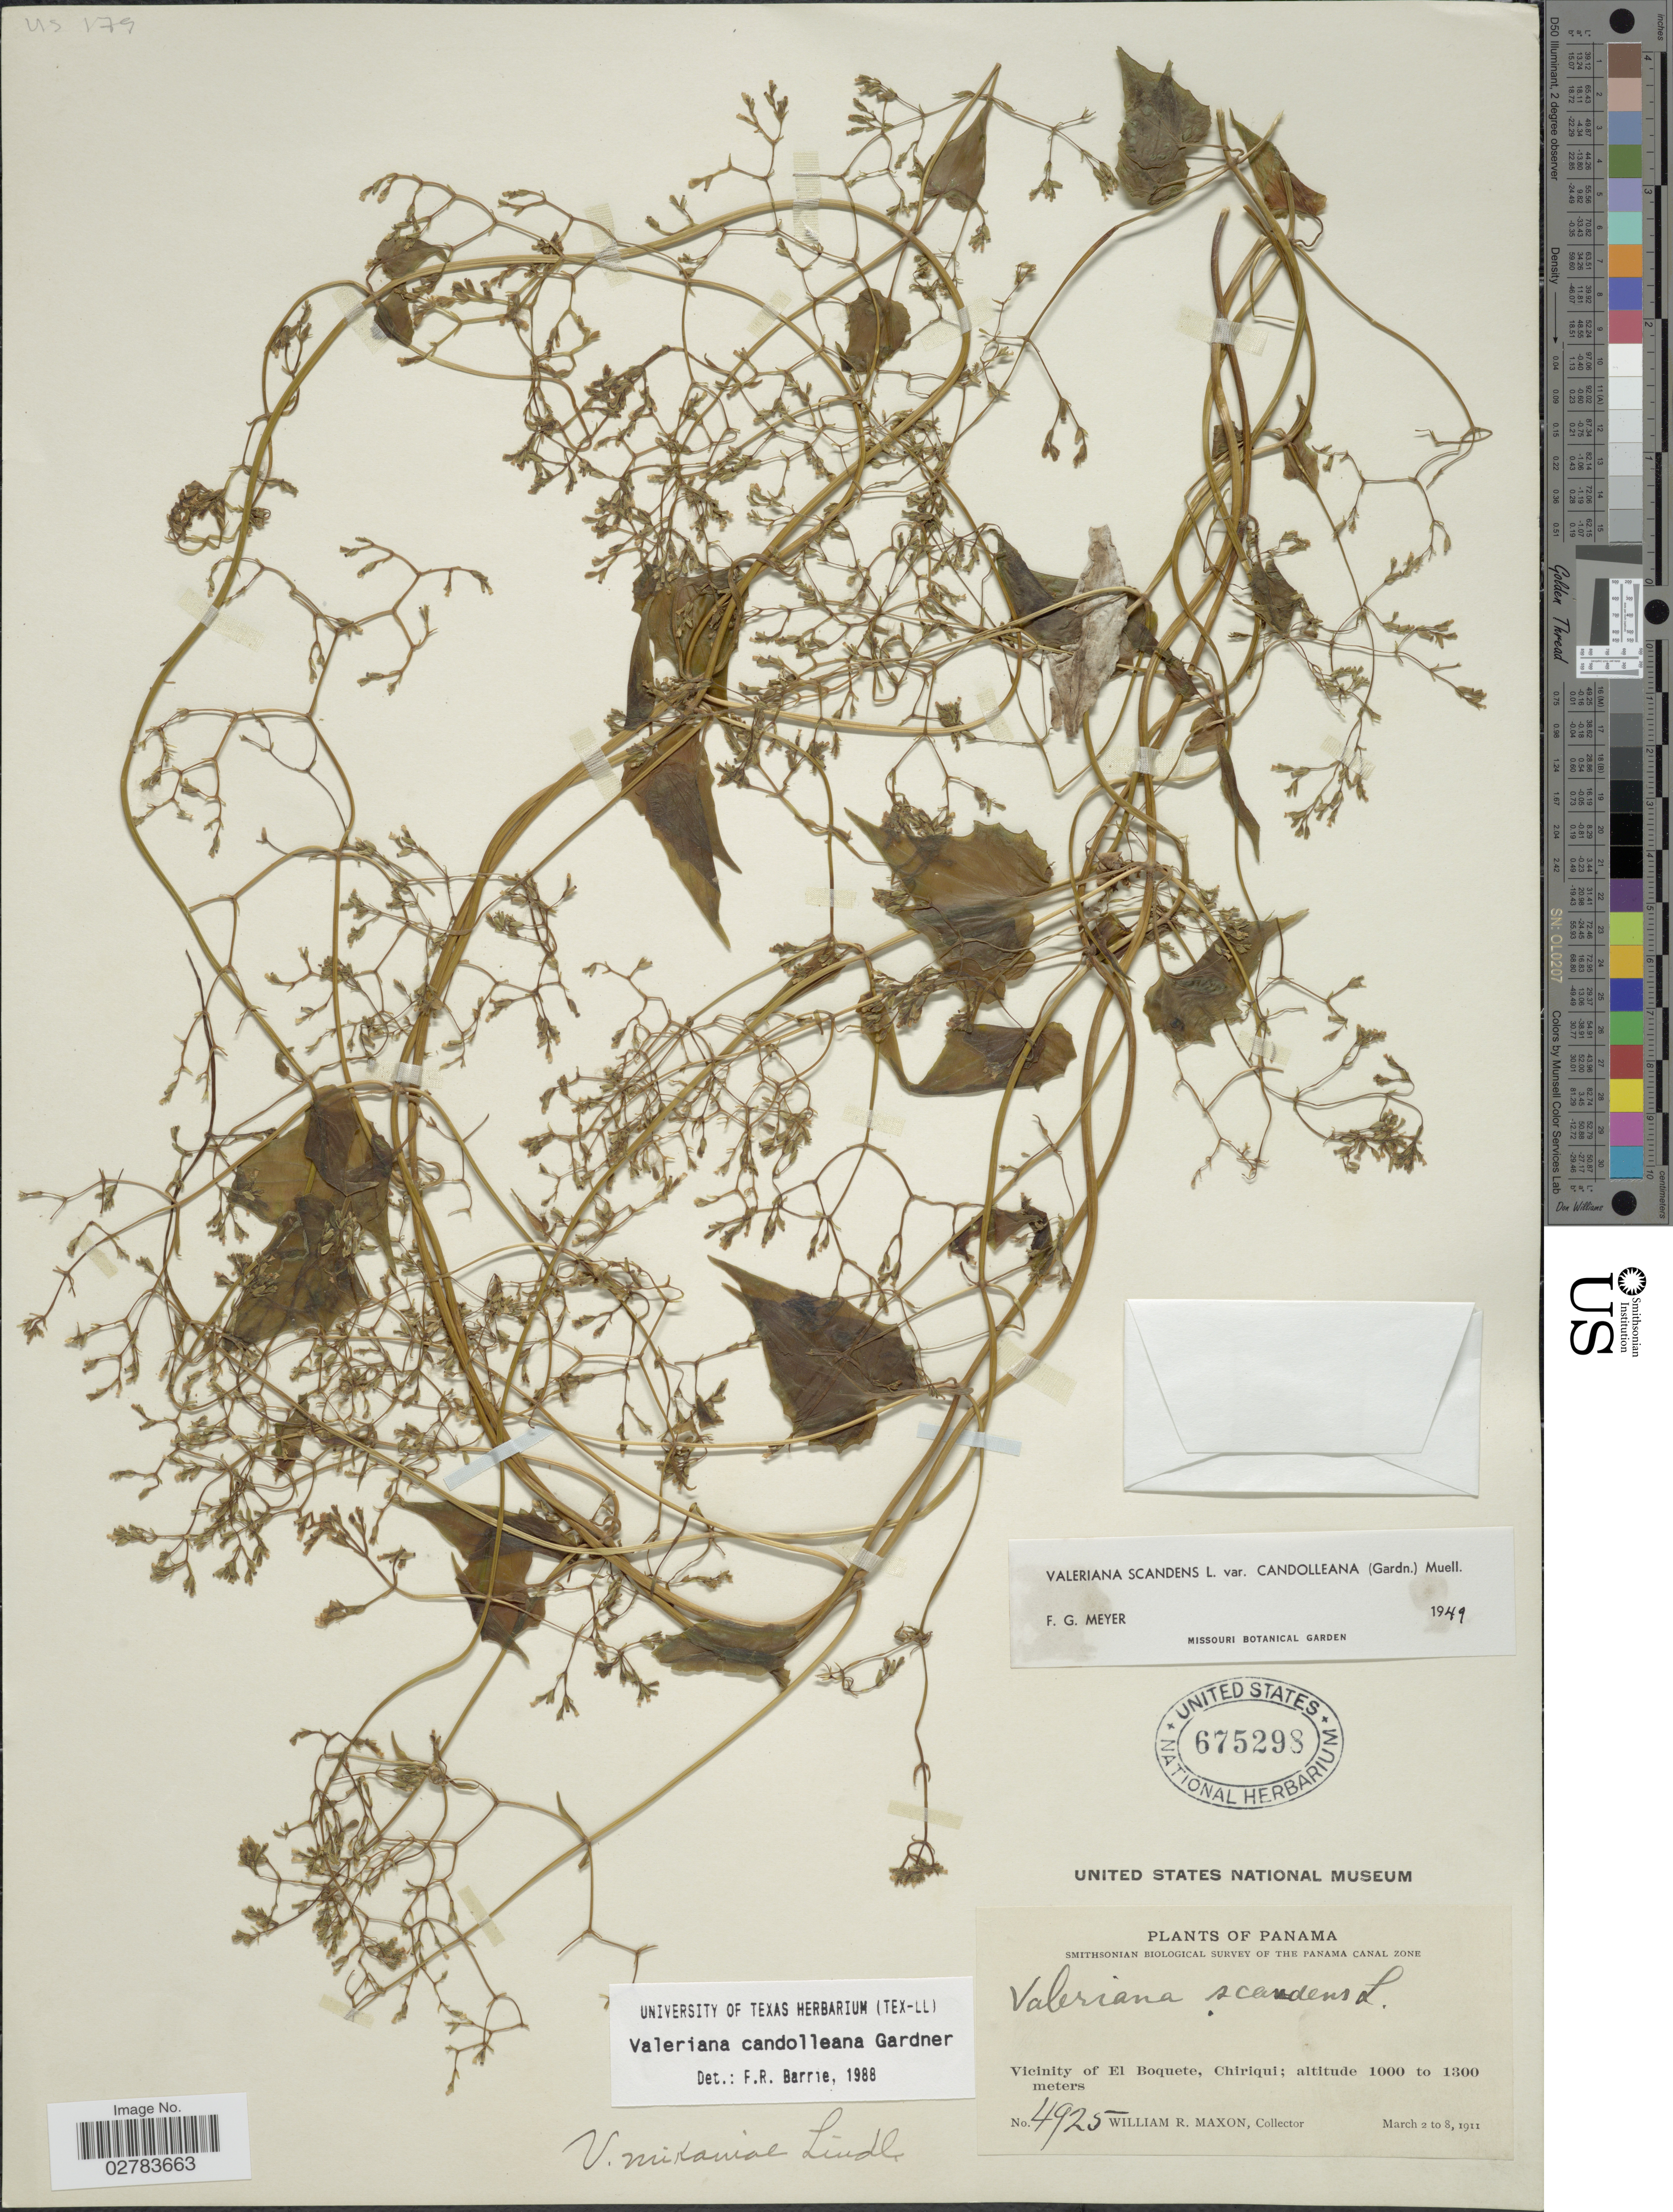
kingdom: Plantae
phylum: Tracheophyta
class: Magnoliopsida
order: Dipsacales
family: Caprifoliaceae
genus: Valeriana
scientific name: Valeriana candolleana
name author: Gardner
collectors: W. R. Maxon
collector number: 4925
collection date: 1911-03-02/1911-03-08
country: Panama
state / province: Chiriqui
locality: Vicinity of El Boquete.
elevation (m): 1000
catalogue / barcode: US 675298